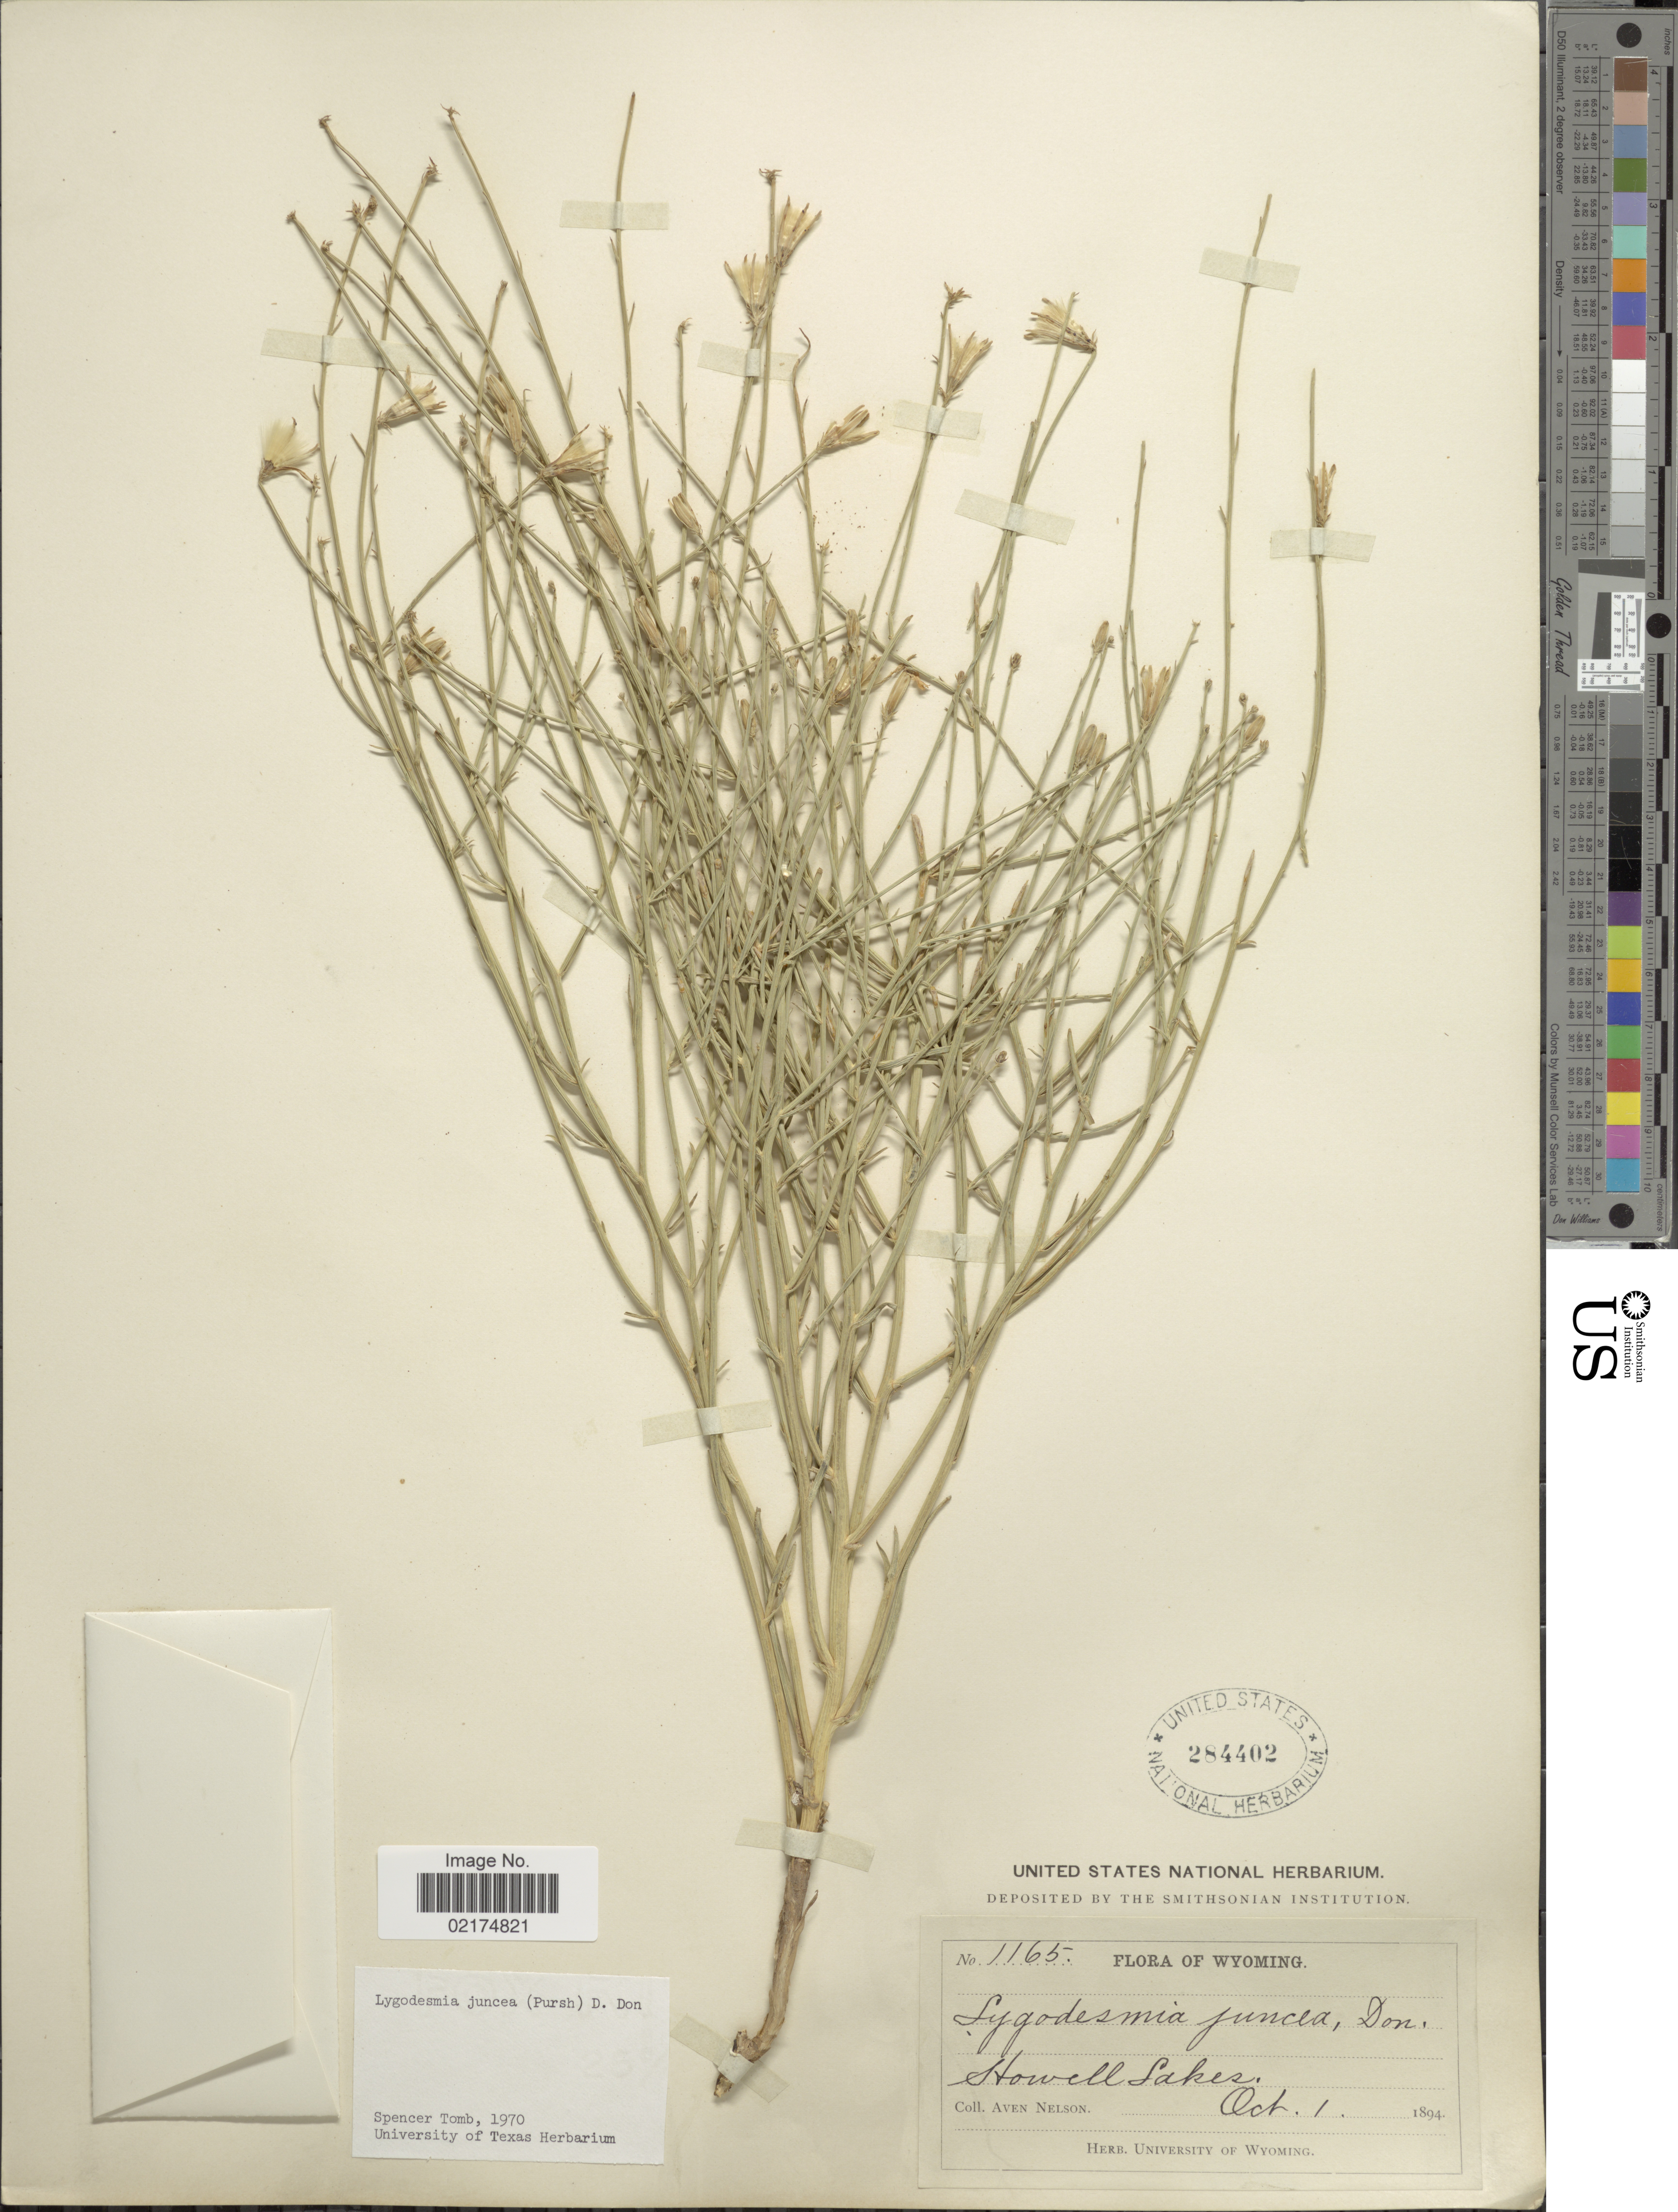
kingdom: Plantae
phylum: Tracheophyta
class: Magnoliopsida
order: Asterales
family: Asteraceae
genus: Lygodesmia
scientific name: Lygodesmia juncea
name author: D. Don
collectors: A. Nelson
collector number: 1165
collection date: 1894-10-01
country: United States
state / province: Wyoming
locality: Howell Lakes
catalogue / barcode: US 284402